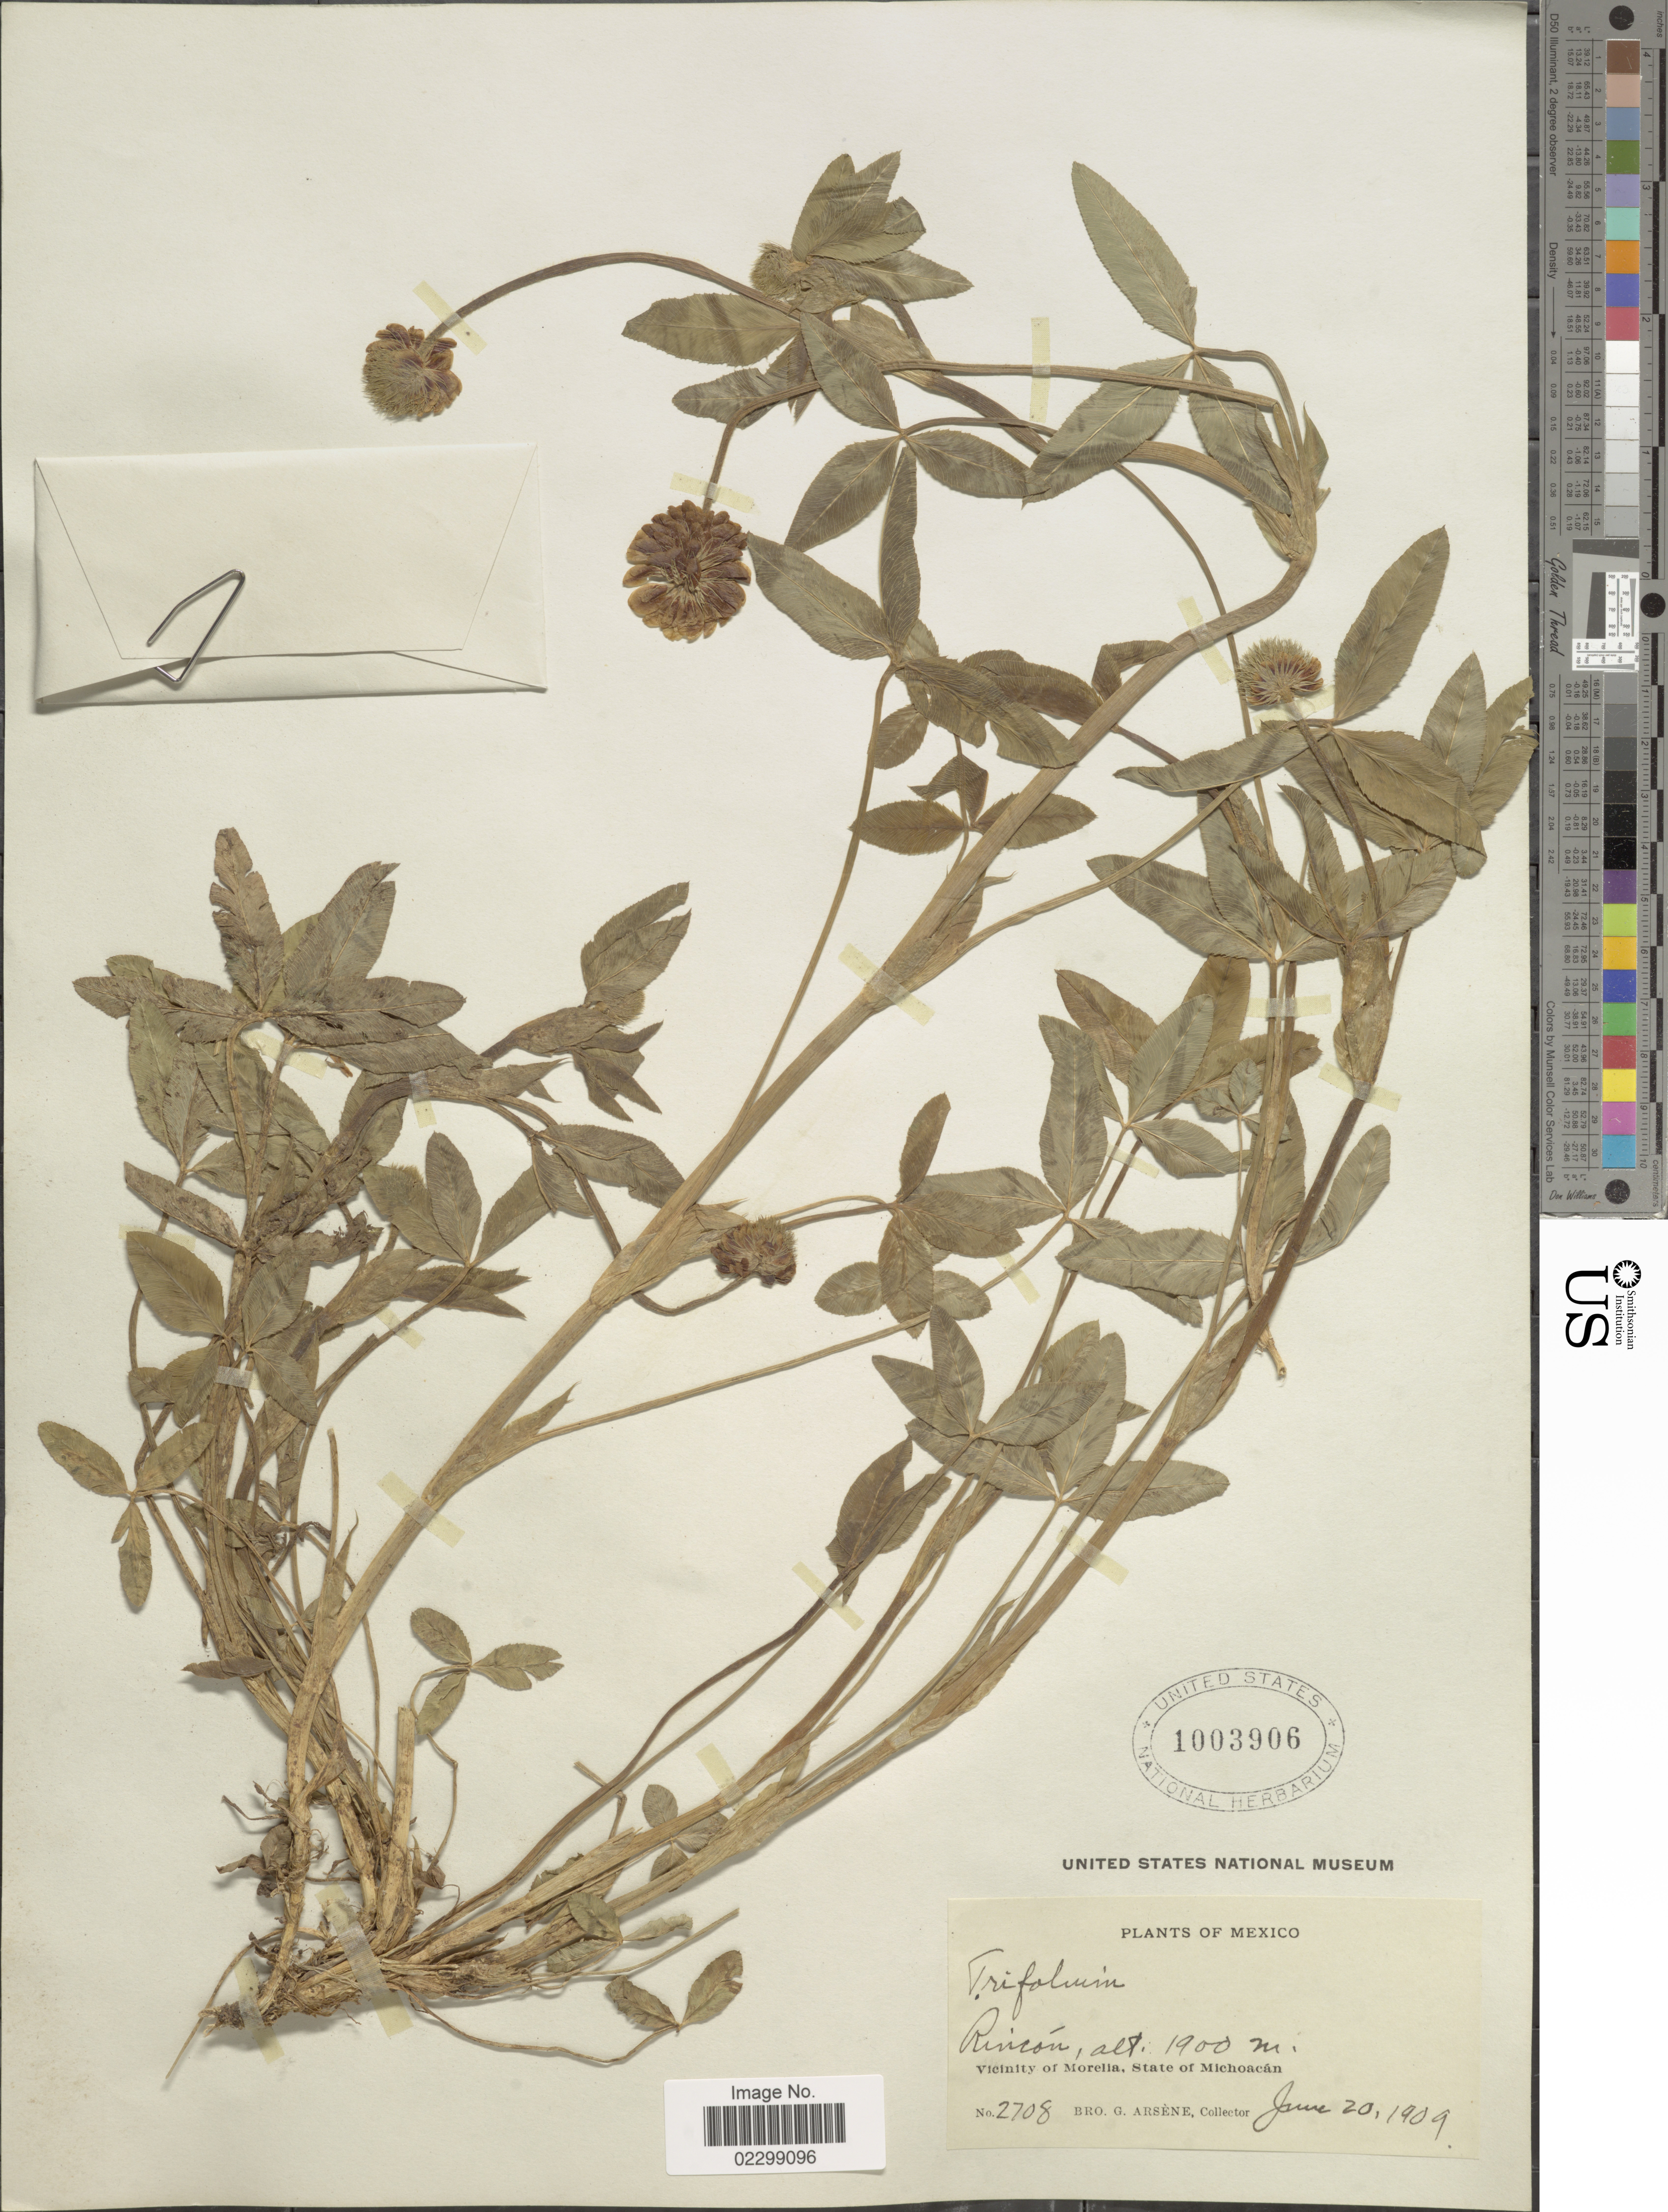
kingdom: Plantae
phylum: Tracheophyta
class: Magnoliopsida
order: Fabales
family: Fabaceae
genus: Trifolium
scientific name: Trifolium sp.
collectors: Bro. G. Arsène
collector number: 2708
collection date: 1909-06-20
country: Mexico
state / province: Michoacán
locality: Rincón, vicinity of Morelia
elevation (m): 1900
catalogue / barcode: US 1003906